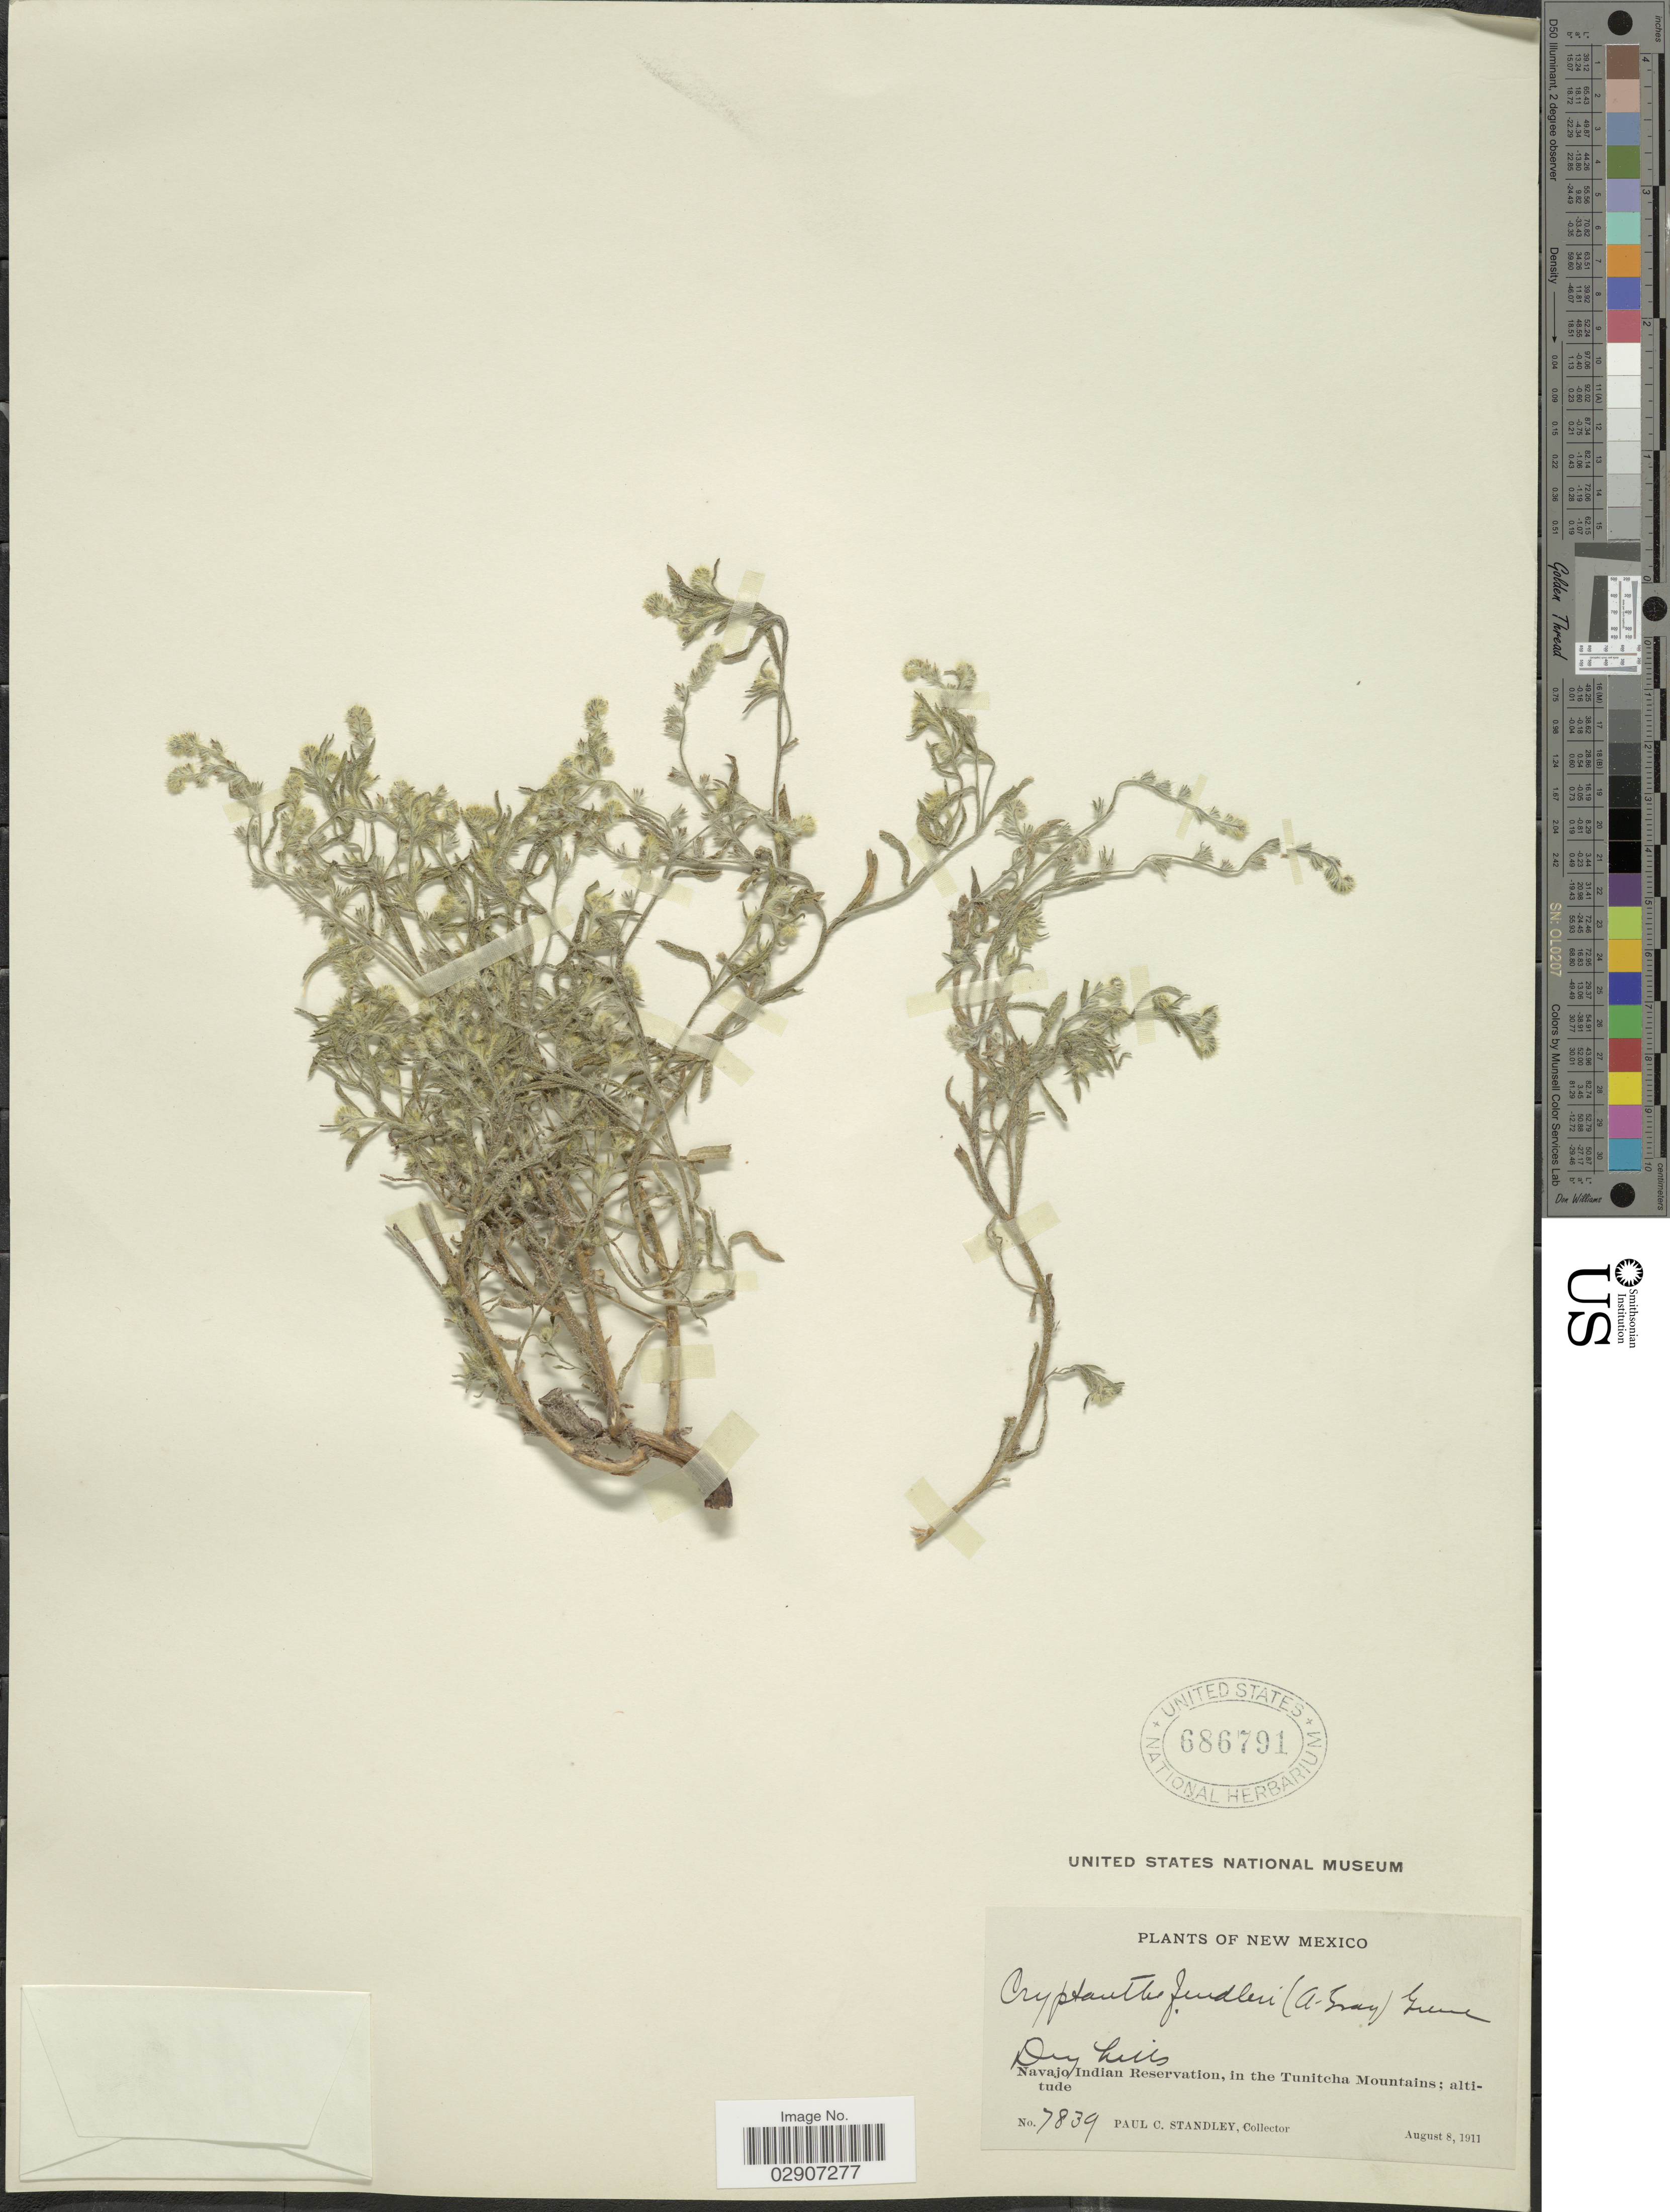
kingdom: Plantae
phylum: Tracheophyta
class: Magnoliopsida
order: Boraginales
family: Boraginaceae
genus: Cryptantha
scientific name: Cryptantha fendleri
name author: (A. Gray) Greene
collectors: P. C. Standley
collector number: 7839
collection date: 1911-08-08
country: United States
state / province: New Mexico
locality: Navajo Indian Reservation, in the Tunitcha Mountains.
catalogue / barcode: US 686791